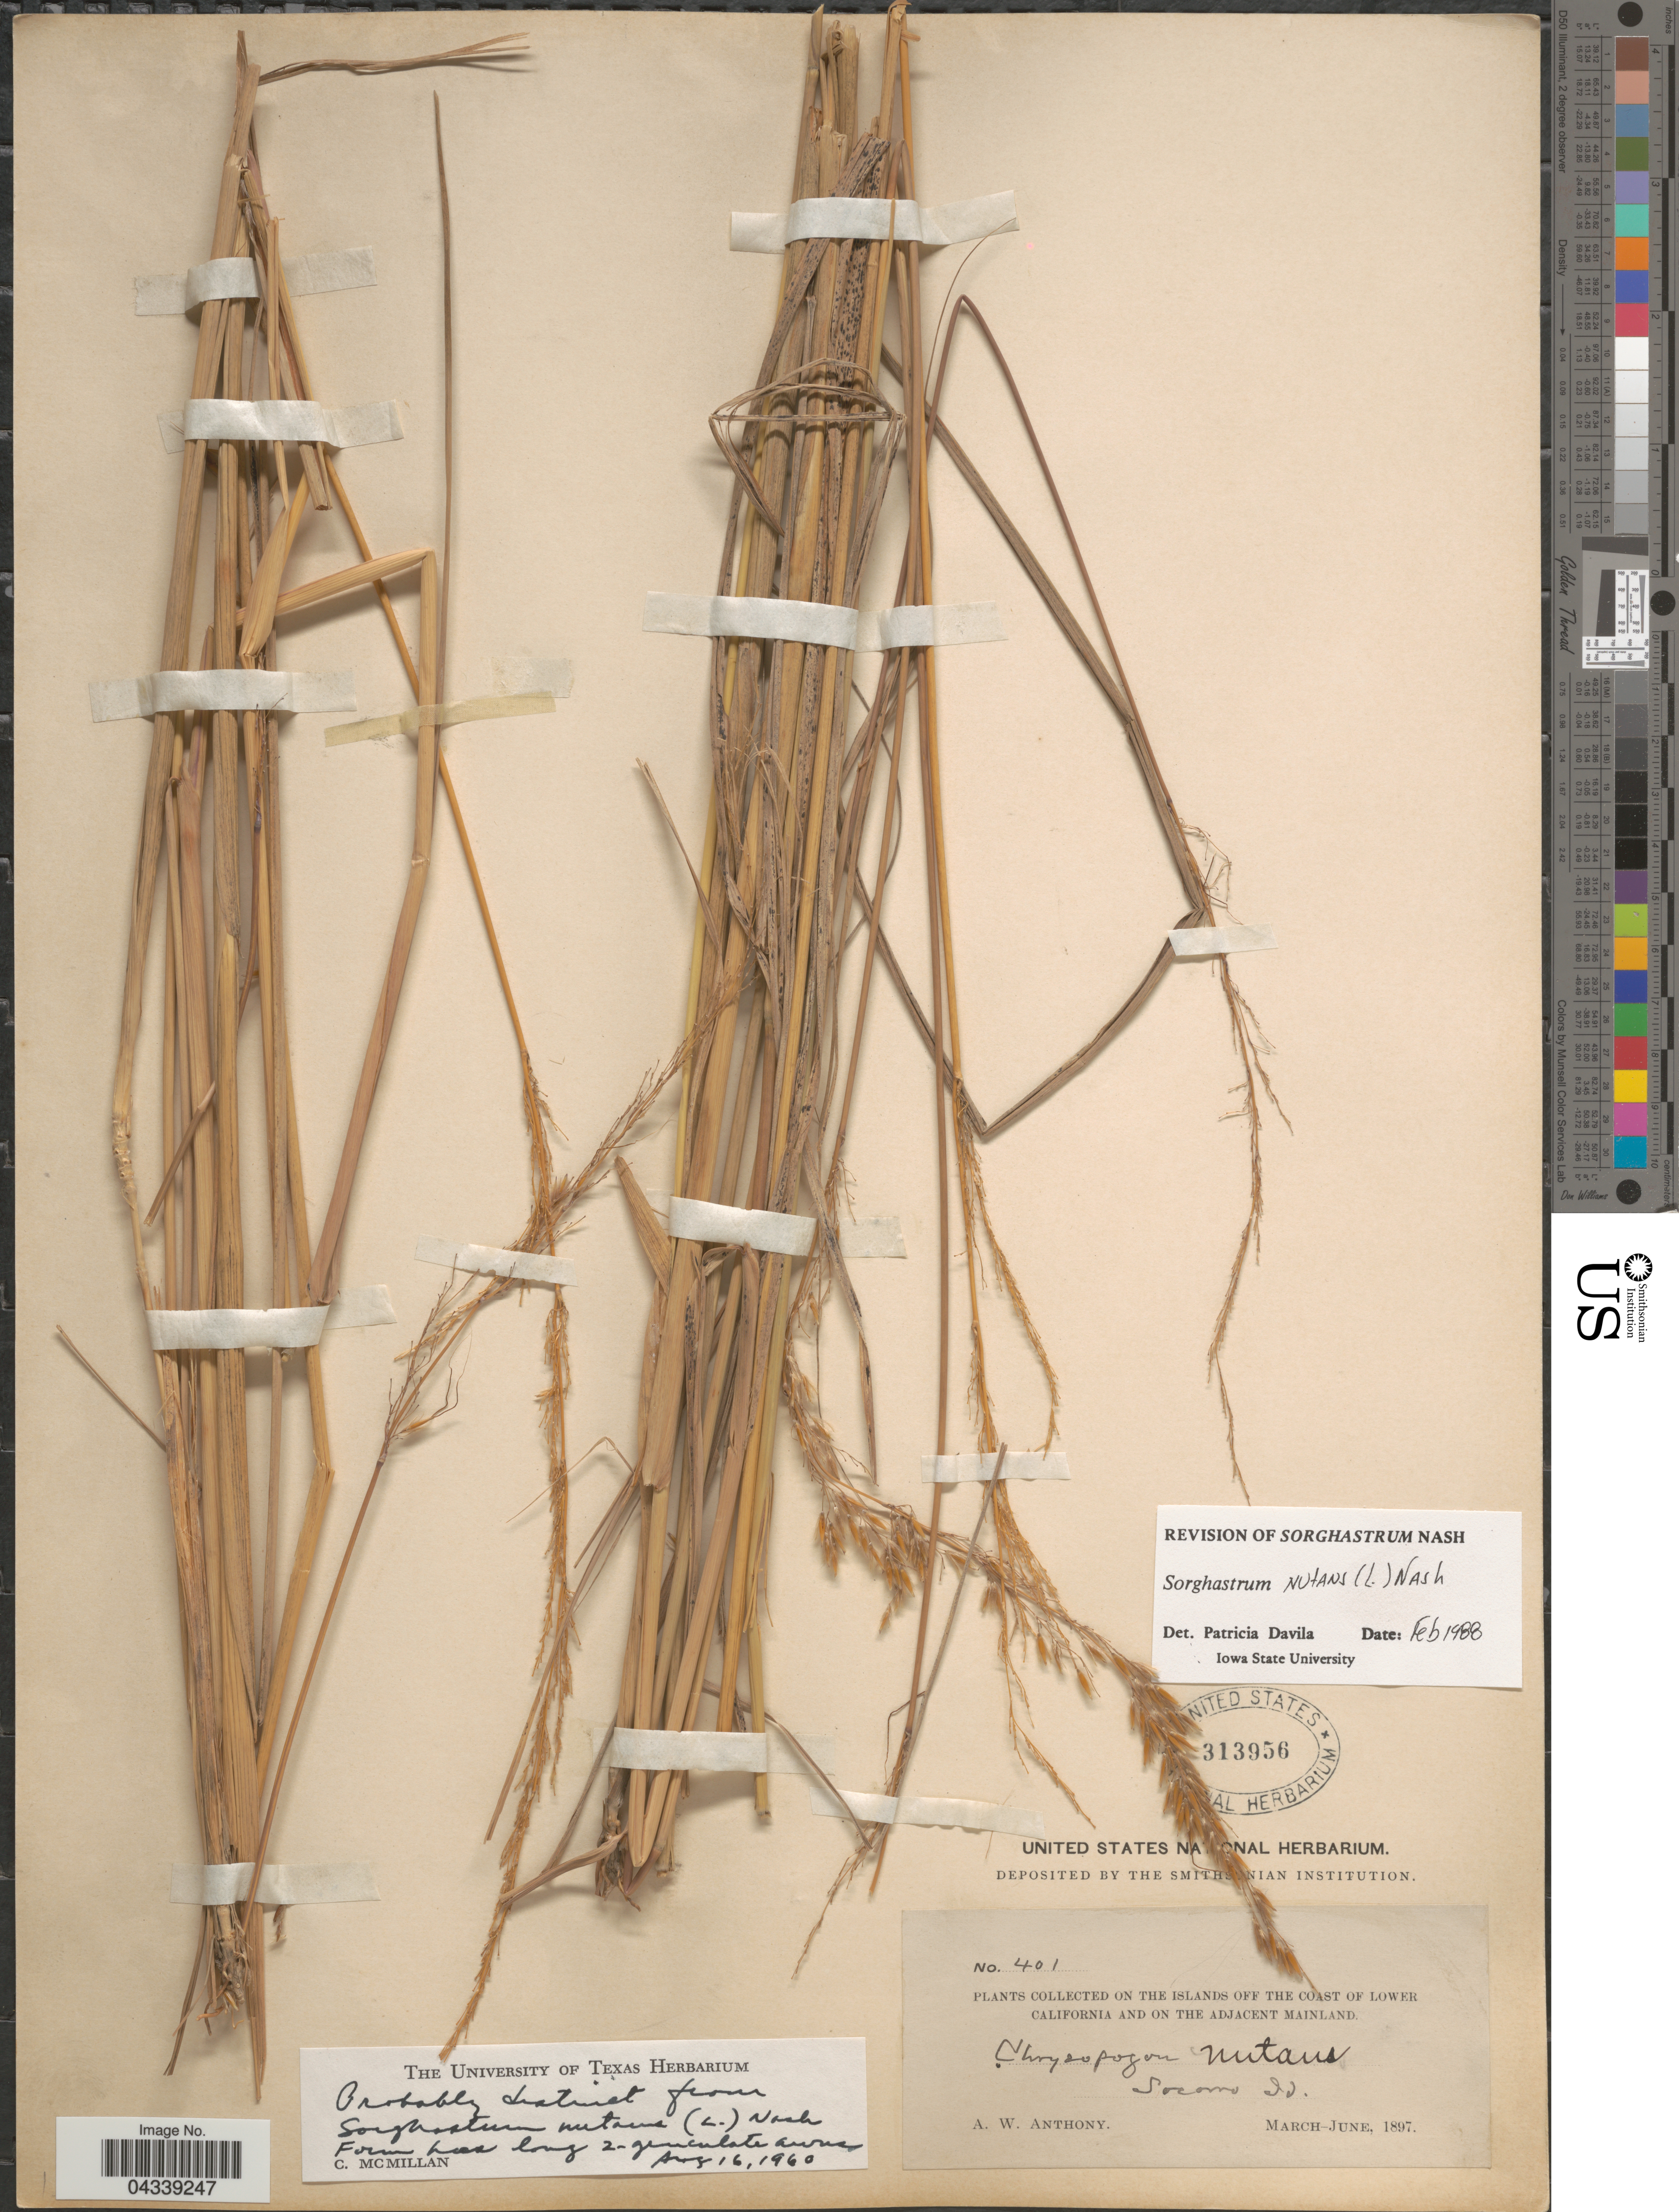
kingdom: Plantae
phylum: Tracheophyta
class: Liliopsida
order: Poales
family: Poaceae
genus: Sorghastrum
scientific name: Sorghastrum nutans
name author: (L.) Nash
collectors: A. W. Anthony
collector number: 401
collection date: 1897-03/1897-06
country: United States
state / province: California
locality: On the Islands off the Coast of Lower California and on the adjacent Mainland. Socorro Id.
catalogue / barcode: US 313956